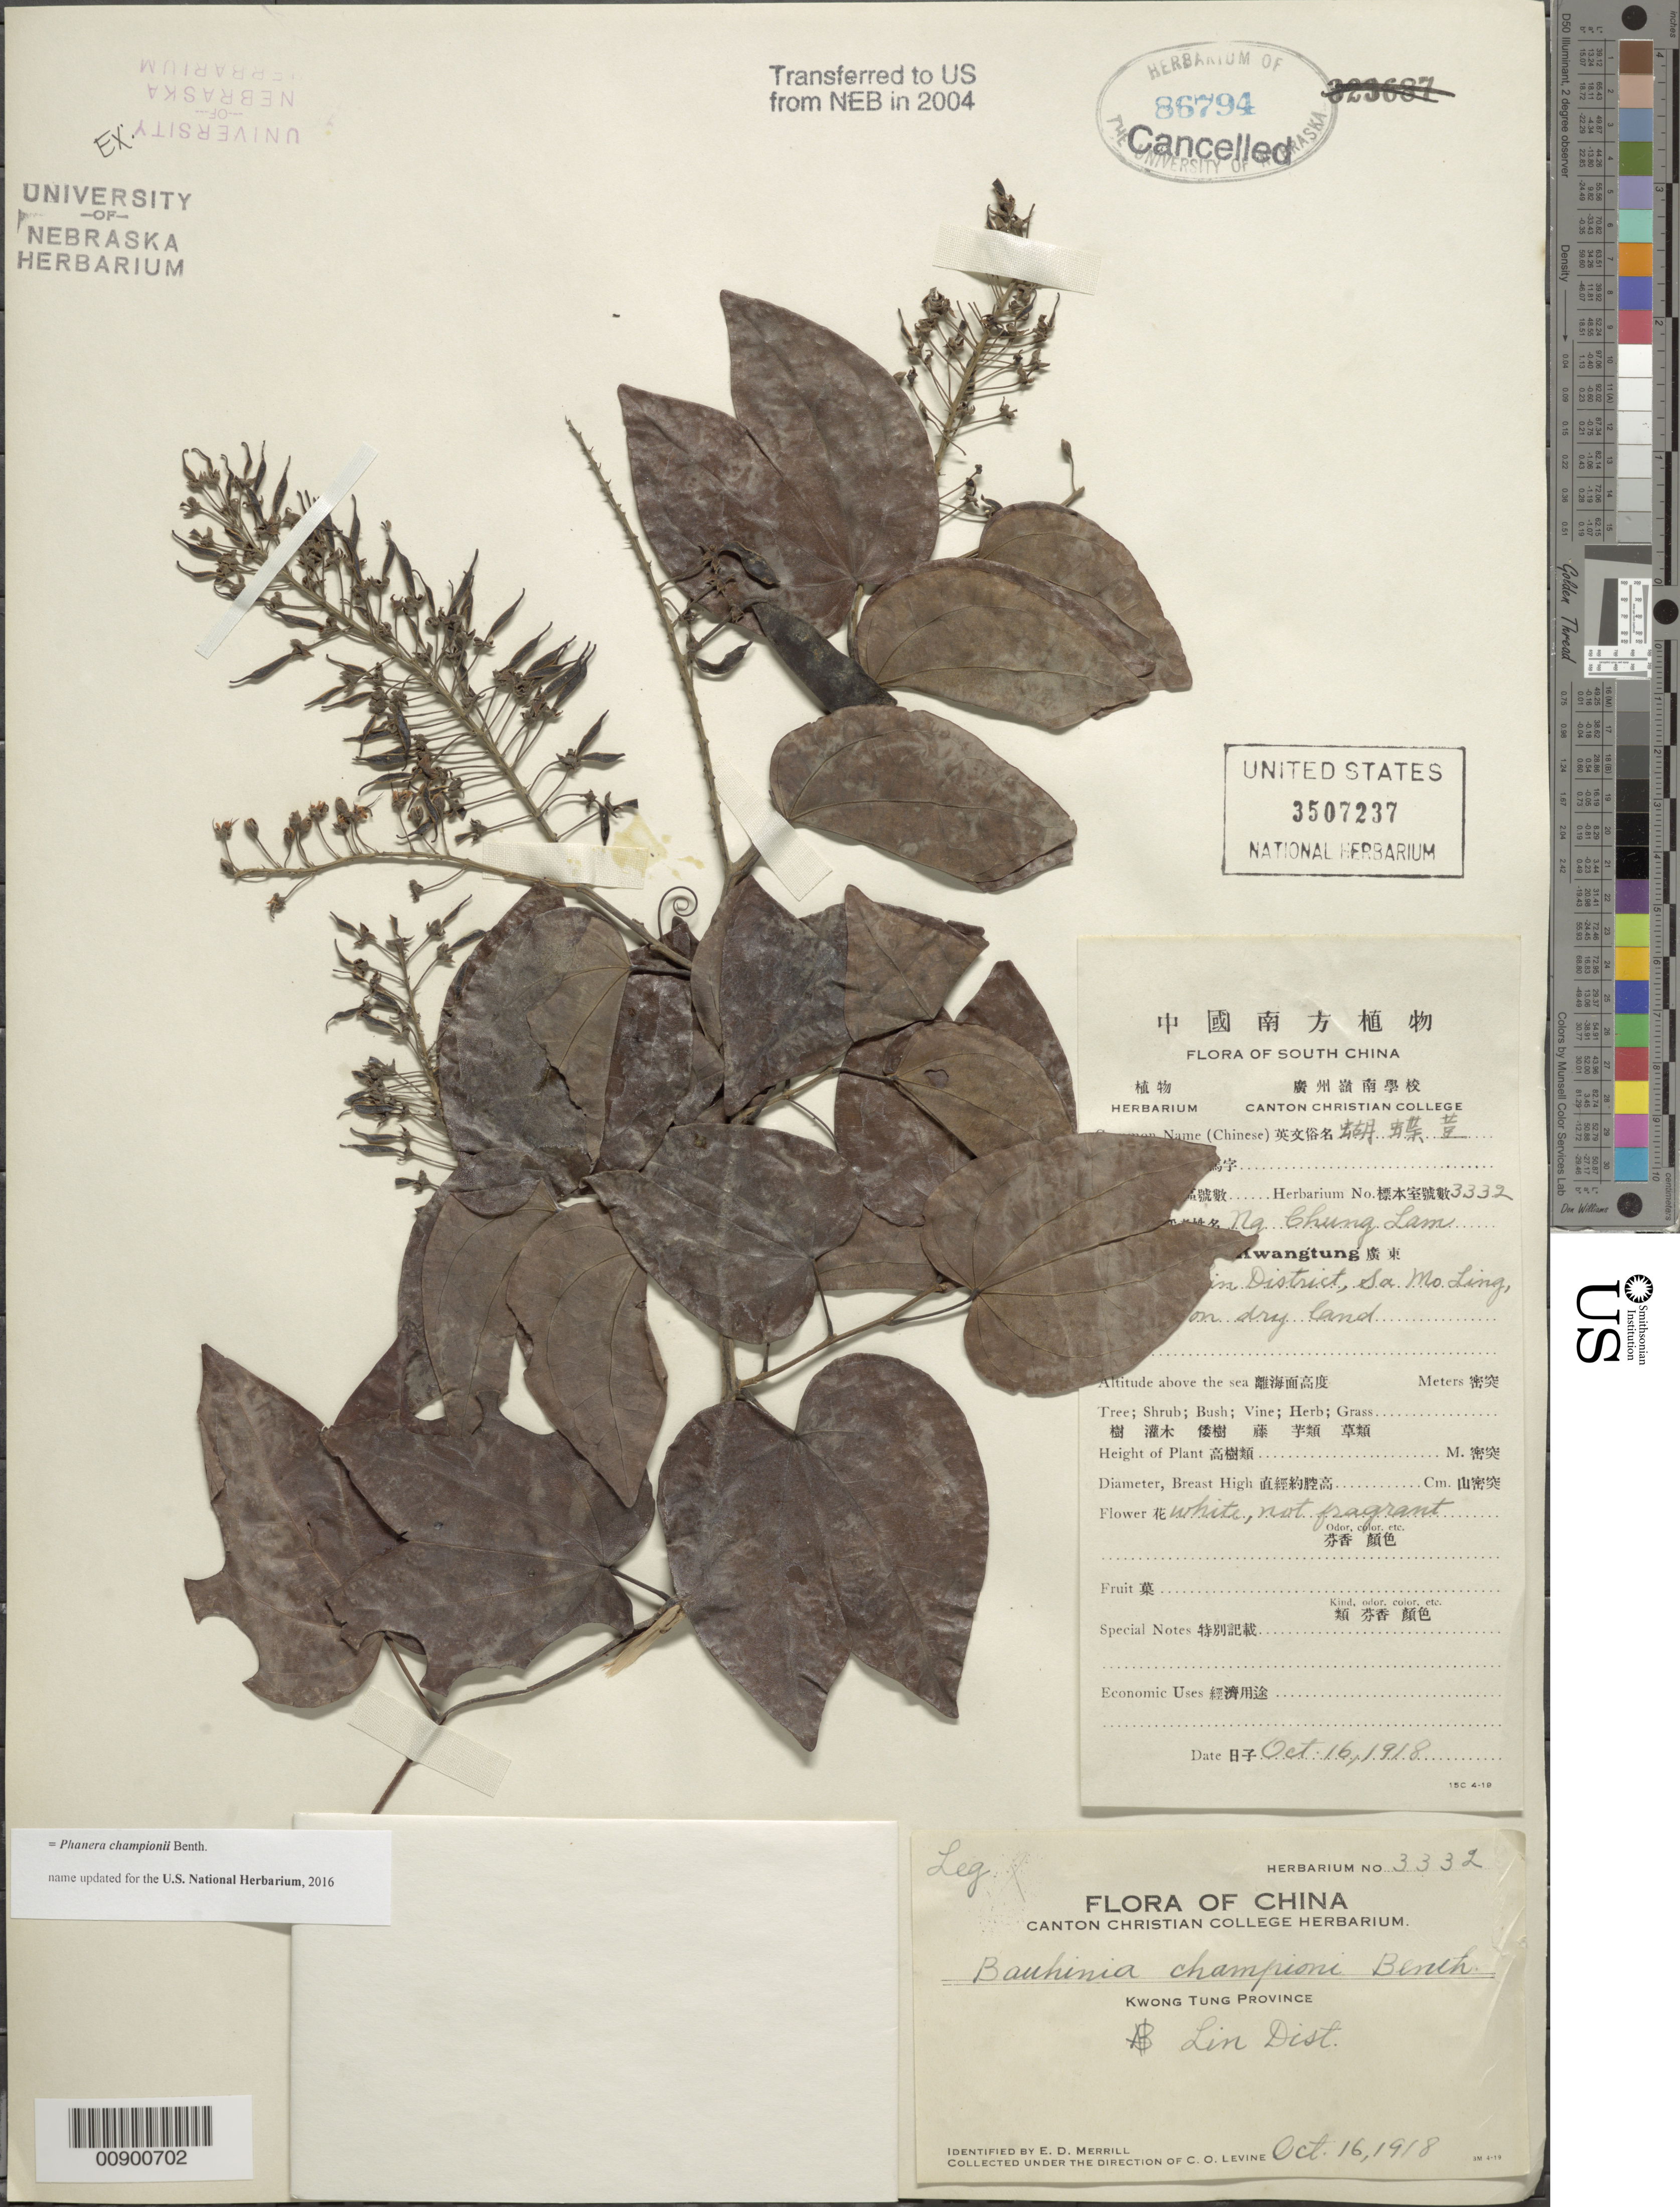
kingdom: Plantae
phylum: Tracheophyta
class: Magnoliopsida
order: Fabales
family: Fabaceae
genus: Phanera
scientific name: Phanera championii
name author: Benth.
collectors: C. O. Levine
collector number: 3332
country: China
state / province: Guangdong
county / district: Lin Dist.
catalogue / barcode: US 3507237